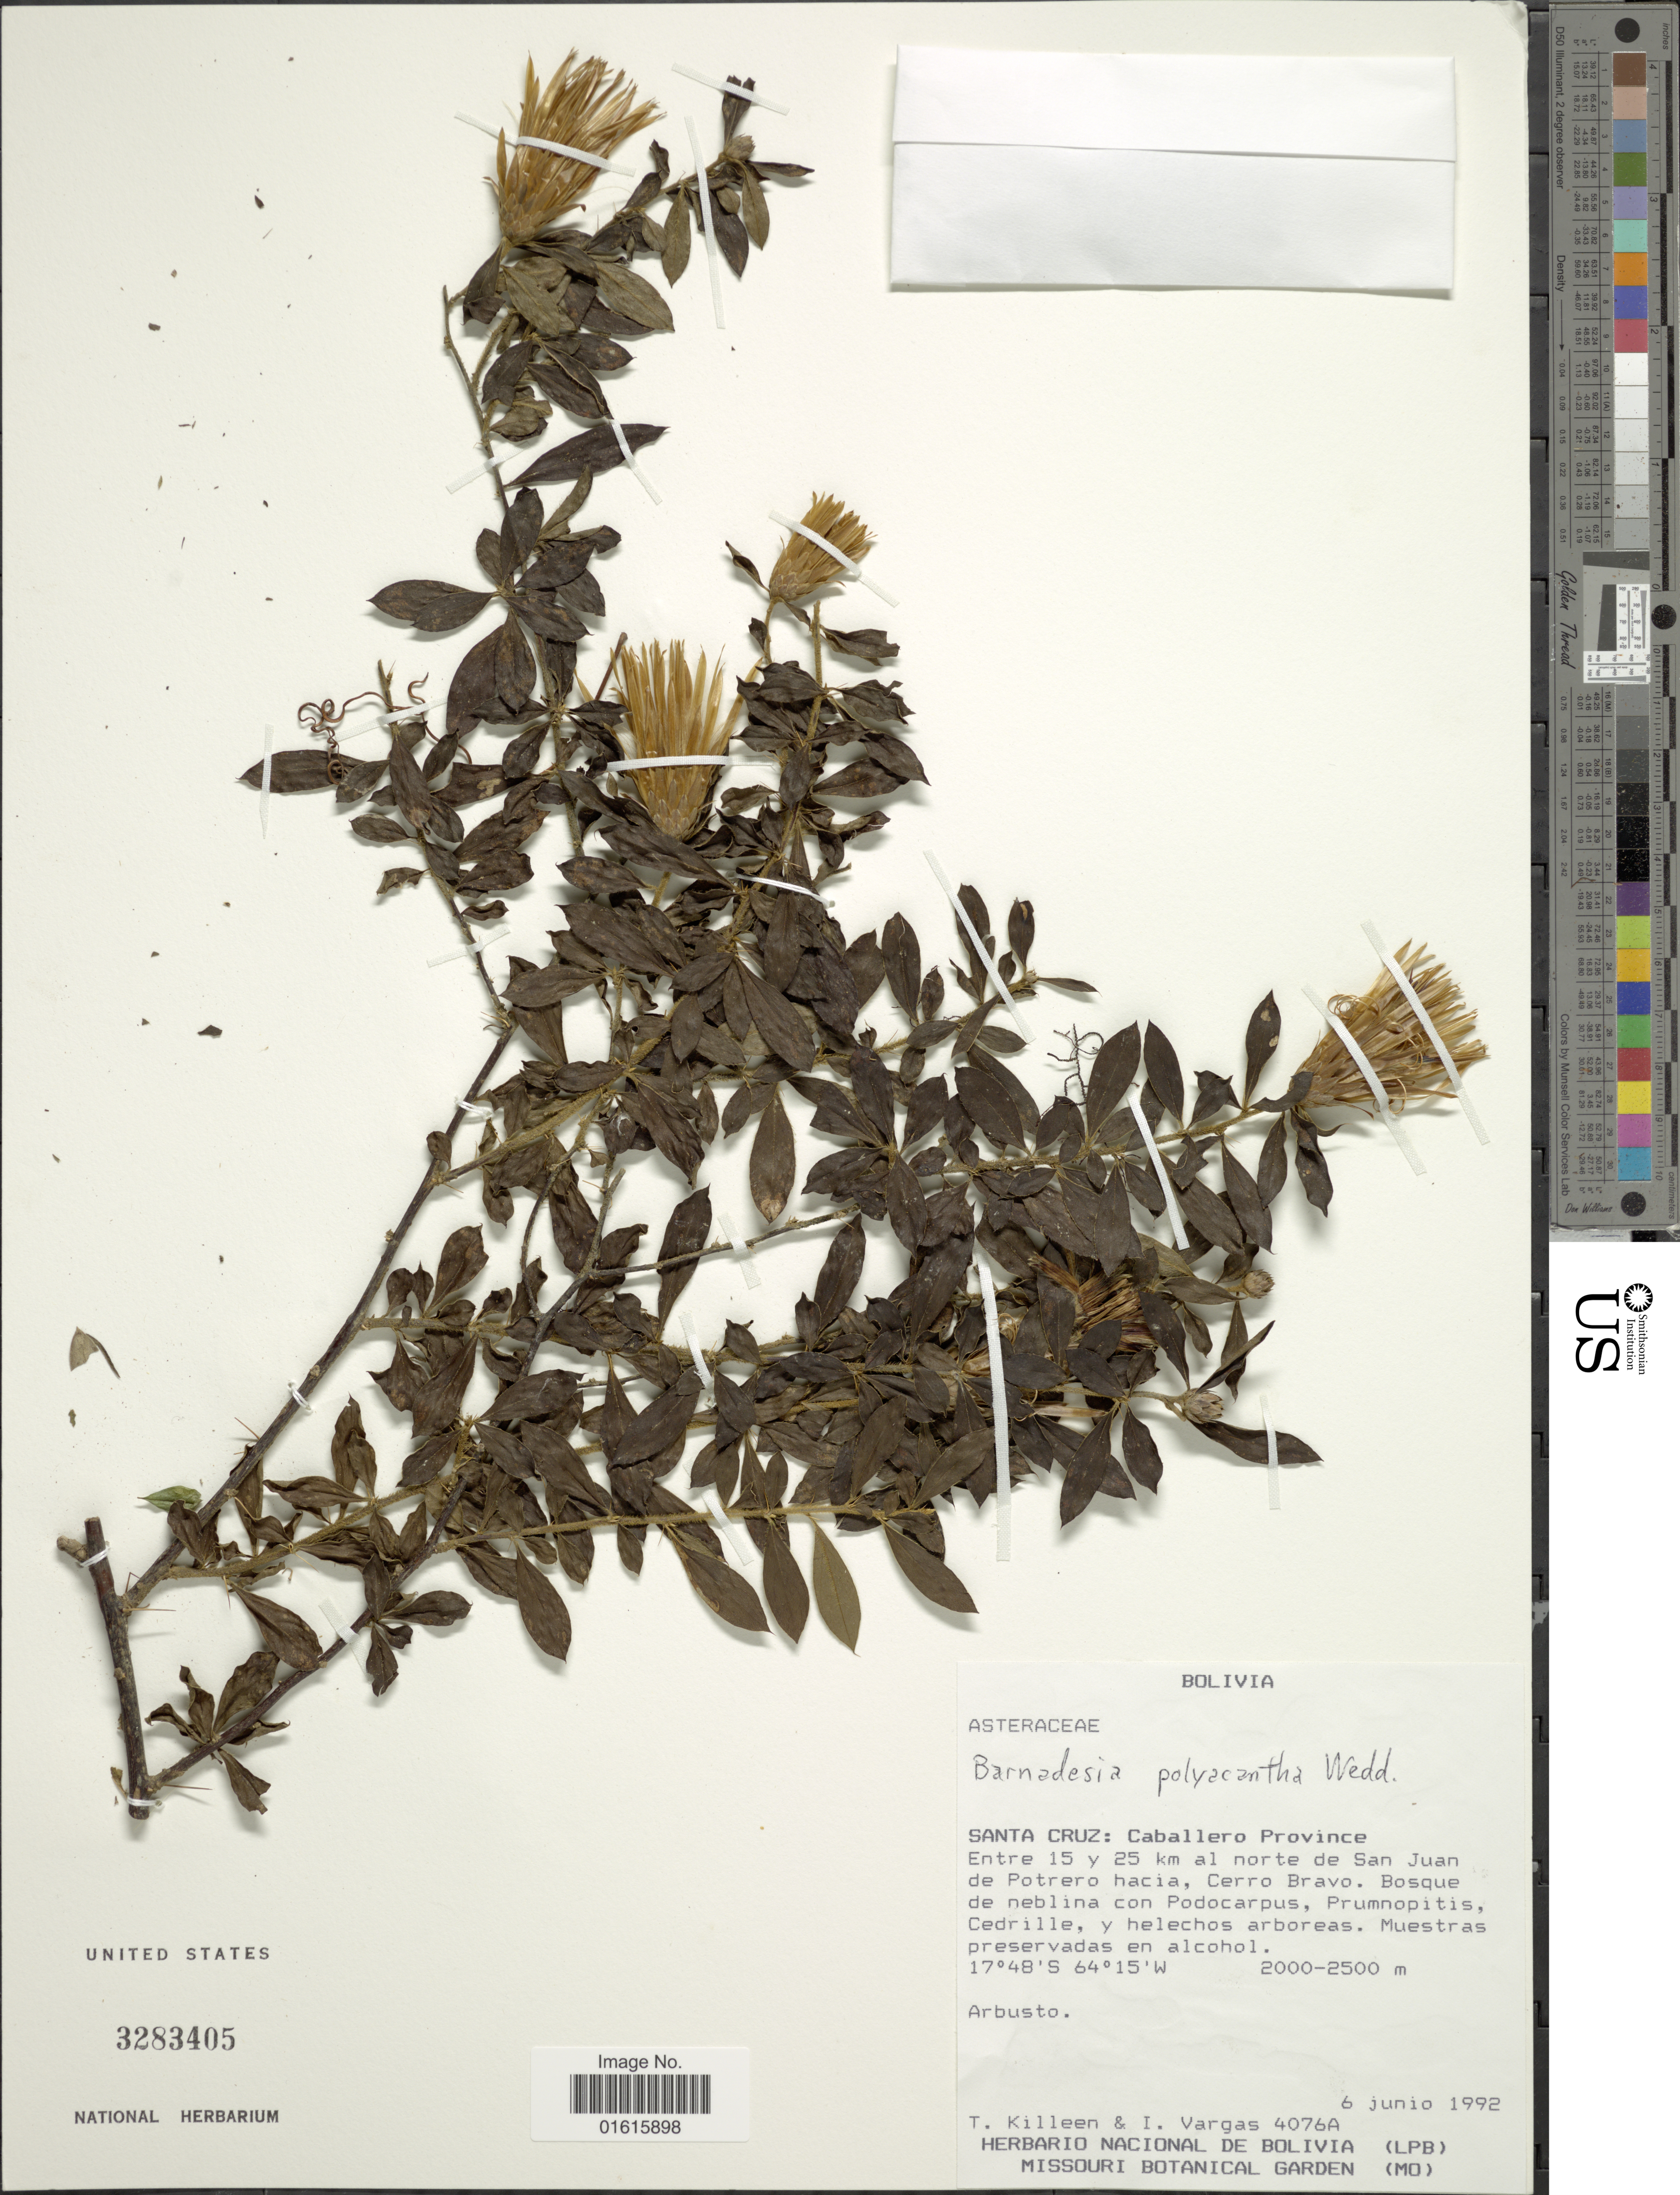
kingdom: Plantae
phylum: Tracheophyta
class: Magnoliopsida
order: Asterales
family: Asteraceae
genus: Barnadesia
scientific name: Barnadesia polyacantha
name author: Wedd.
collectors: T. J. Killeen & I. Vargas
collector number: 4076A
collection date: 1992-06-06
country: Bolivia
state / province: Santa Cruz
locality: Caballero Province, Entre 15 y 25 km al norte de San Juan de Potrero hacia. Cerro Bravp. Bosque de neblina con Podocarpus. Prumnopitis, Cedrille. y helechos arboreas. Muestras preservadas en alcohol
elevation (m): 2000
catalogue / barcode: US 3283405